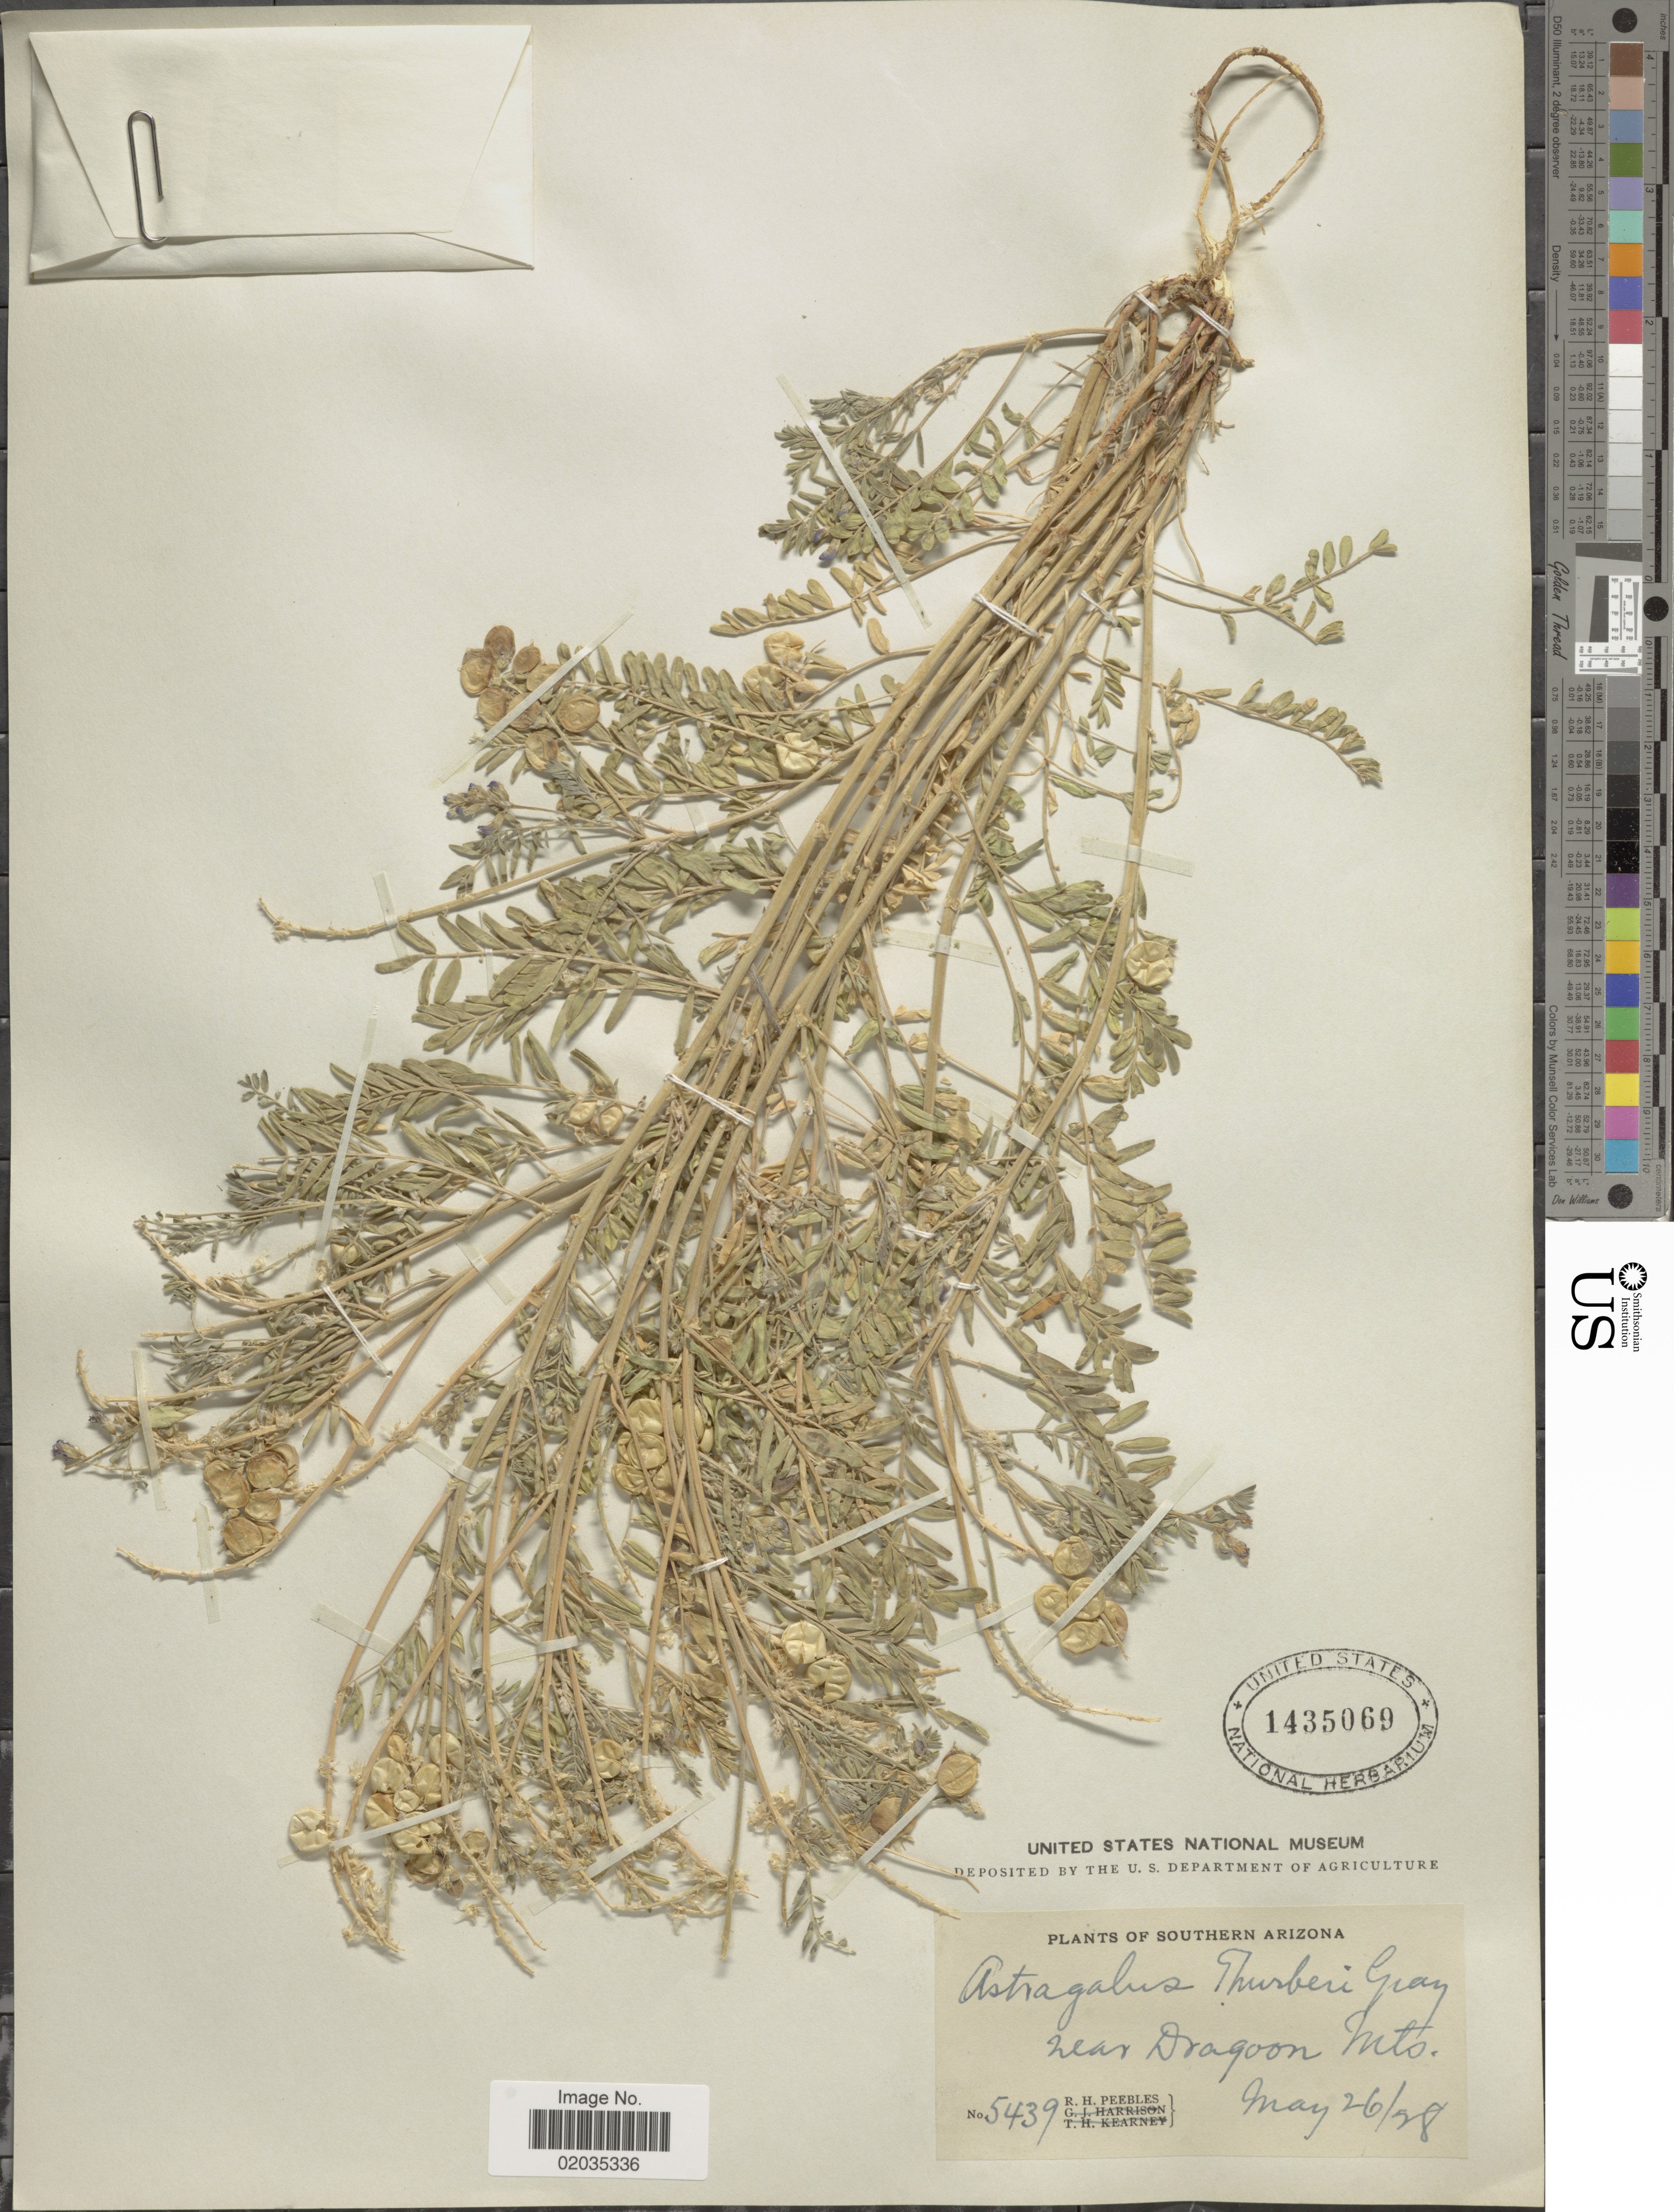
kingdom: Plantae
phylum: Tracheophyta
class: Magnoliopsida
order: Fabales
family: Fabaceae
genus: Astragalus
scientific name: Astragalus thurberi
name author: A. Gray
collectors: R. H. Peebles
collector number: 5439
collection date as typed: Transcribed d/m/y: 26/5/28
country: United States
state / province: Arizona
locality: Southern Arizona. near Dragon Mts.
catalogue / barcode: US 1435069